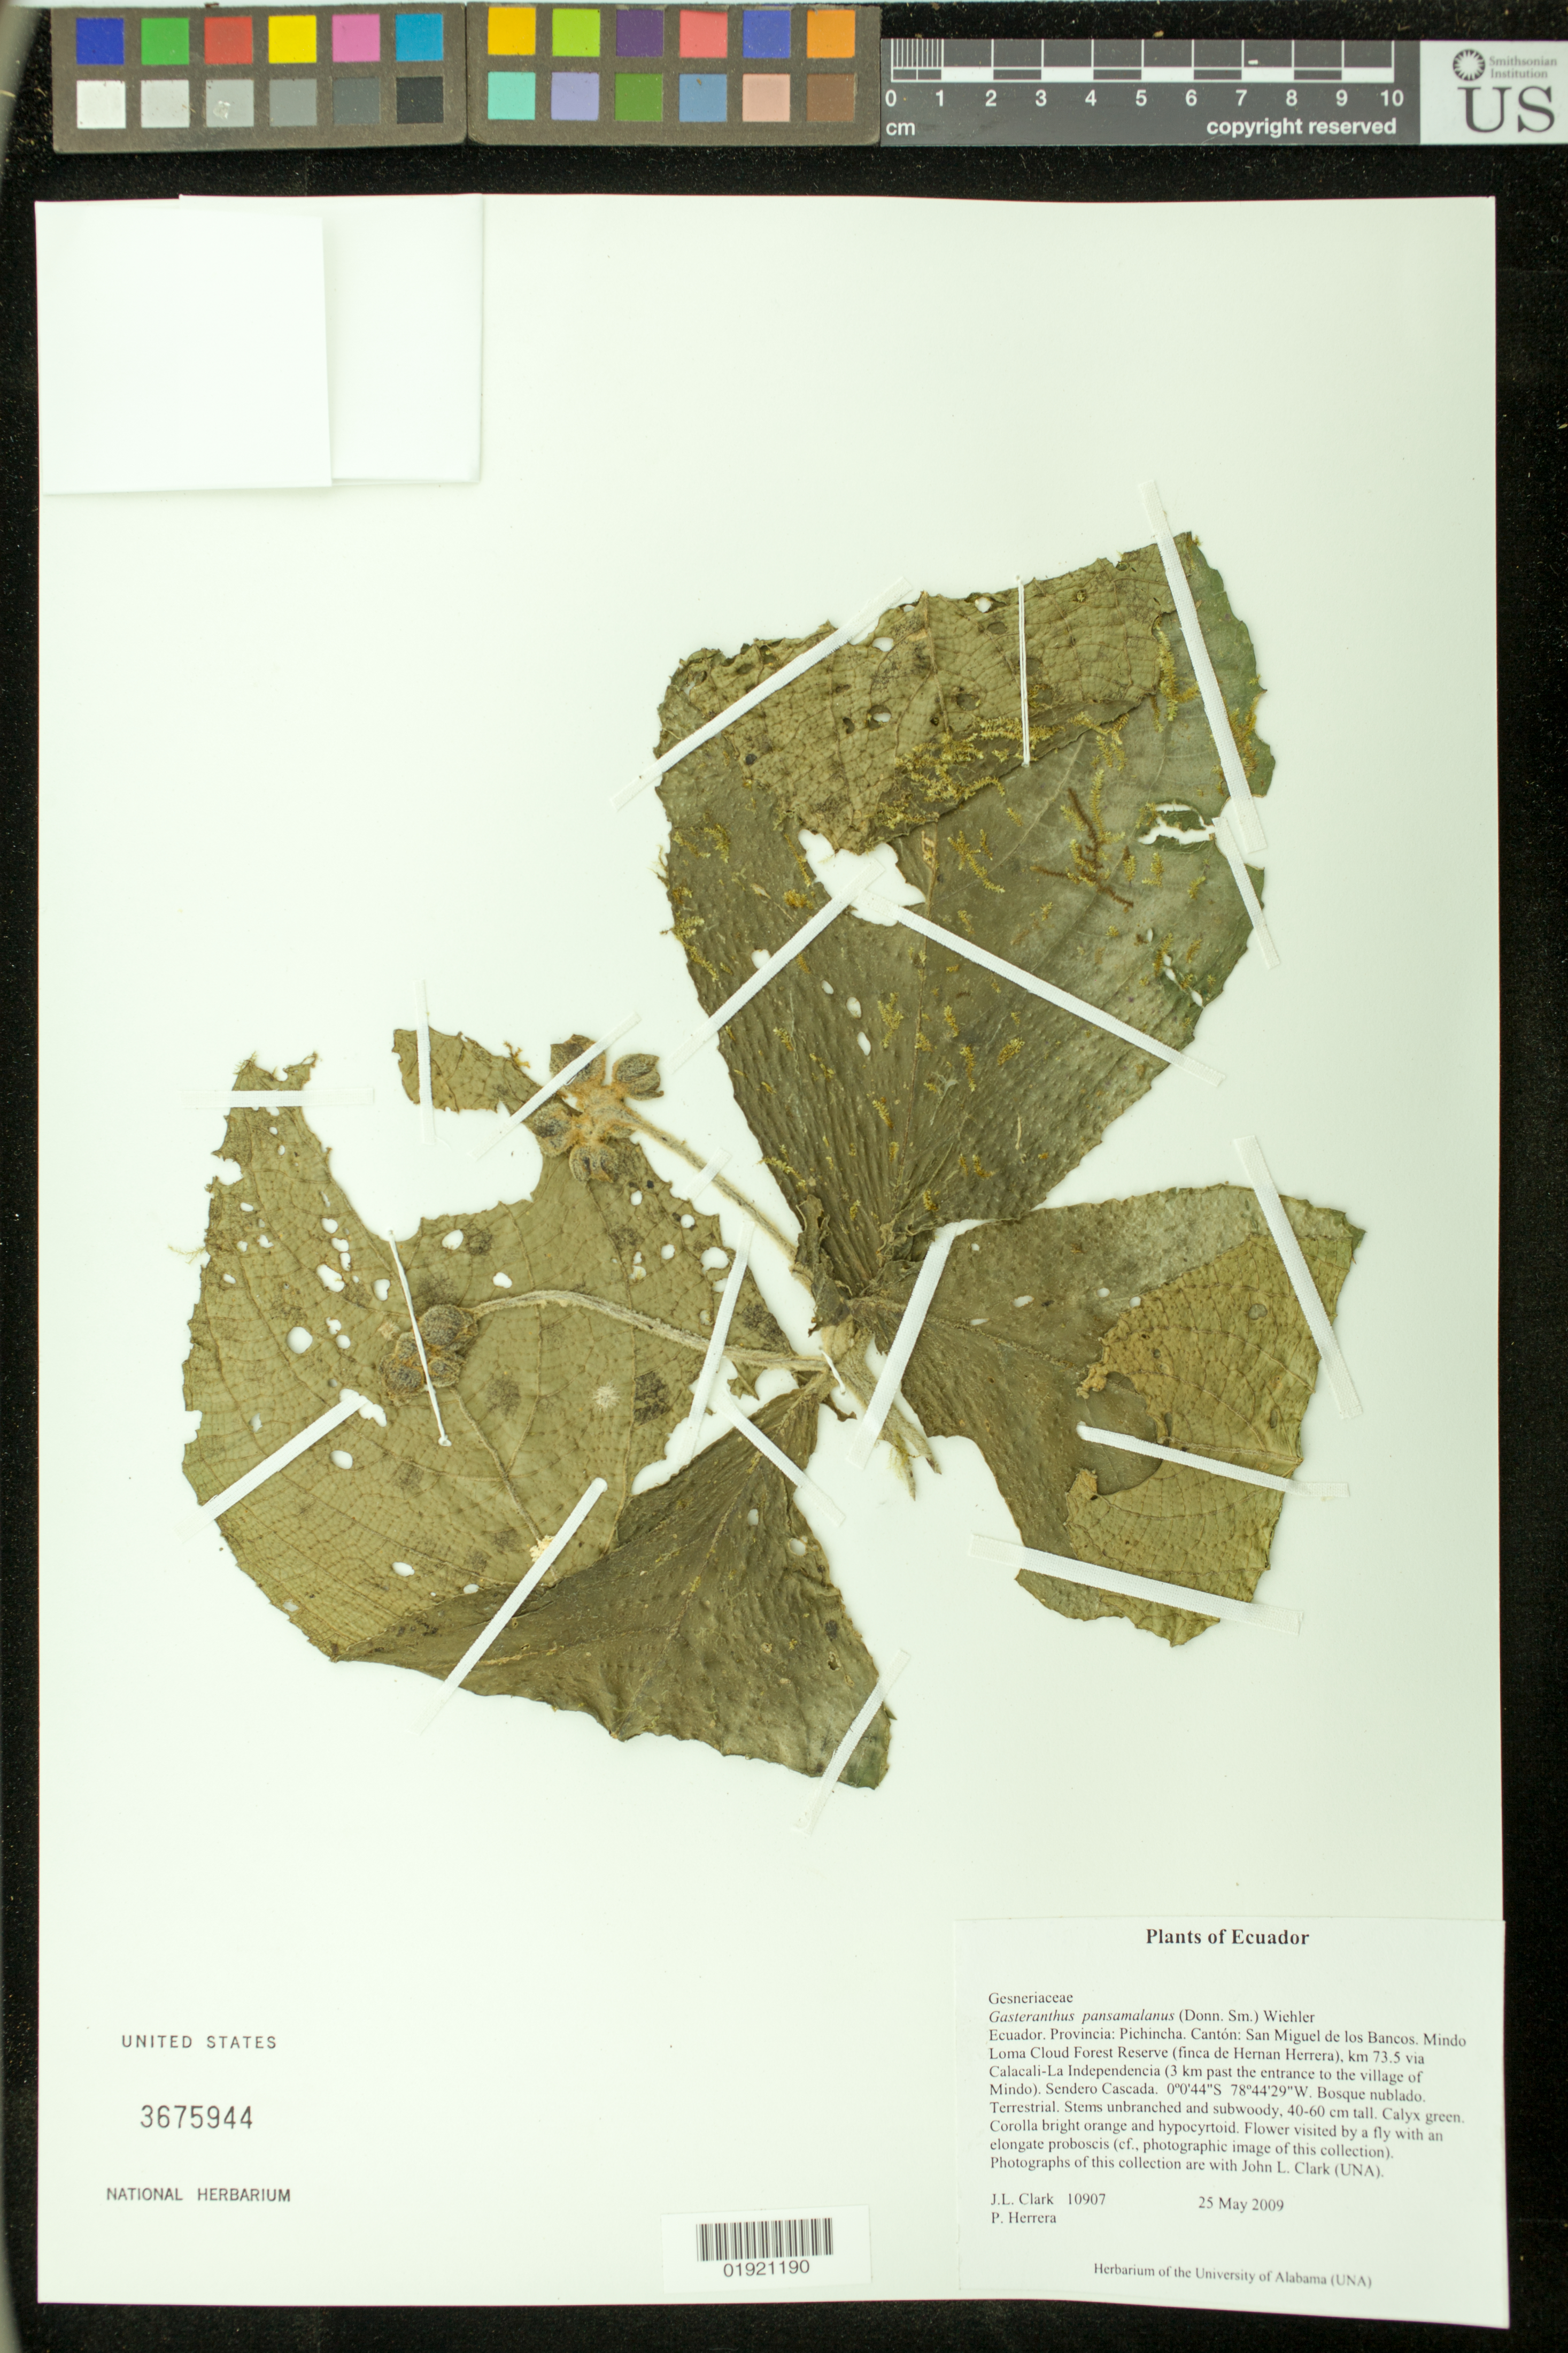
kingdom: Plantae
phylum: Tracheophyta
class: Magnoliopsida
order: Lamiales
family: Gesneriaceae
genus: Gasteranthus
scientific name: Gasteranthus pansamalanus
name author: (Donn. Sm.) Wiehler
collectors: J. L. Clark & Herrera, P.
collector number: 10907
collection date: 2009-05-25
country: Ecuador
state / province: Pichincha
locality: Canton: San Miguel de los Bancos. Mindo Loma Cloud Forest Reserve (finca de Hernan Herrera), km 73.5 via Calacali-La Independencia (3 km past the entrance to the village of Mindo). Sendero Cascada.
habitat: Bosque nublado.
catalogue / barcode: US 3675944